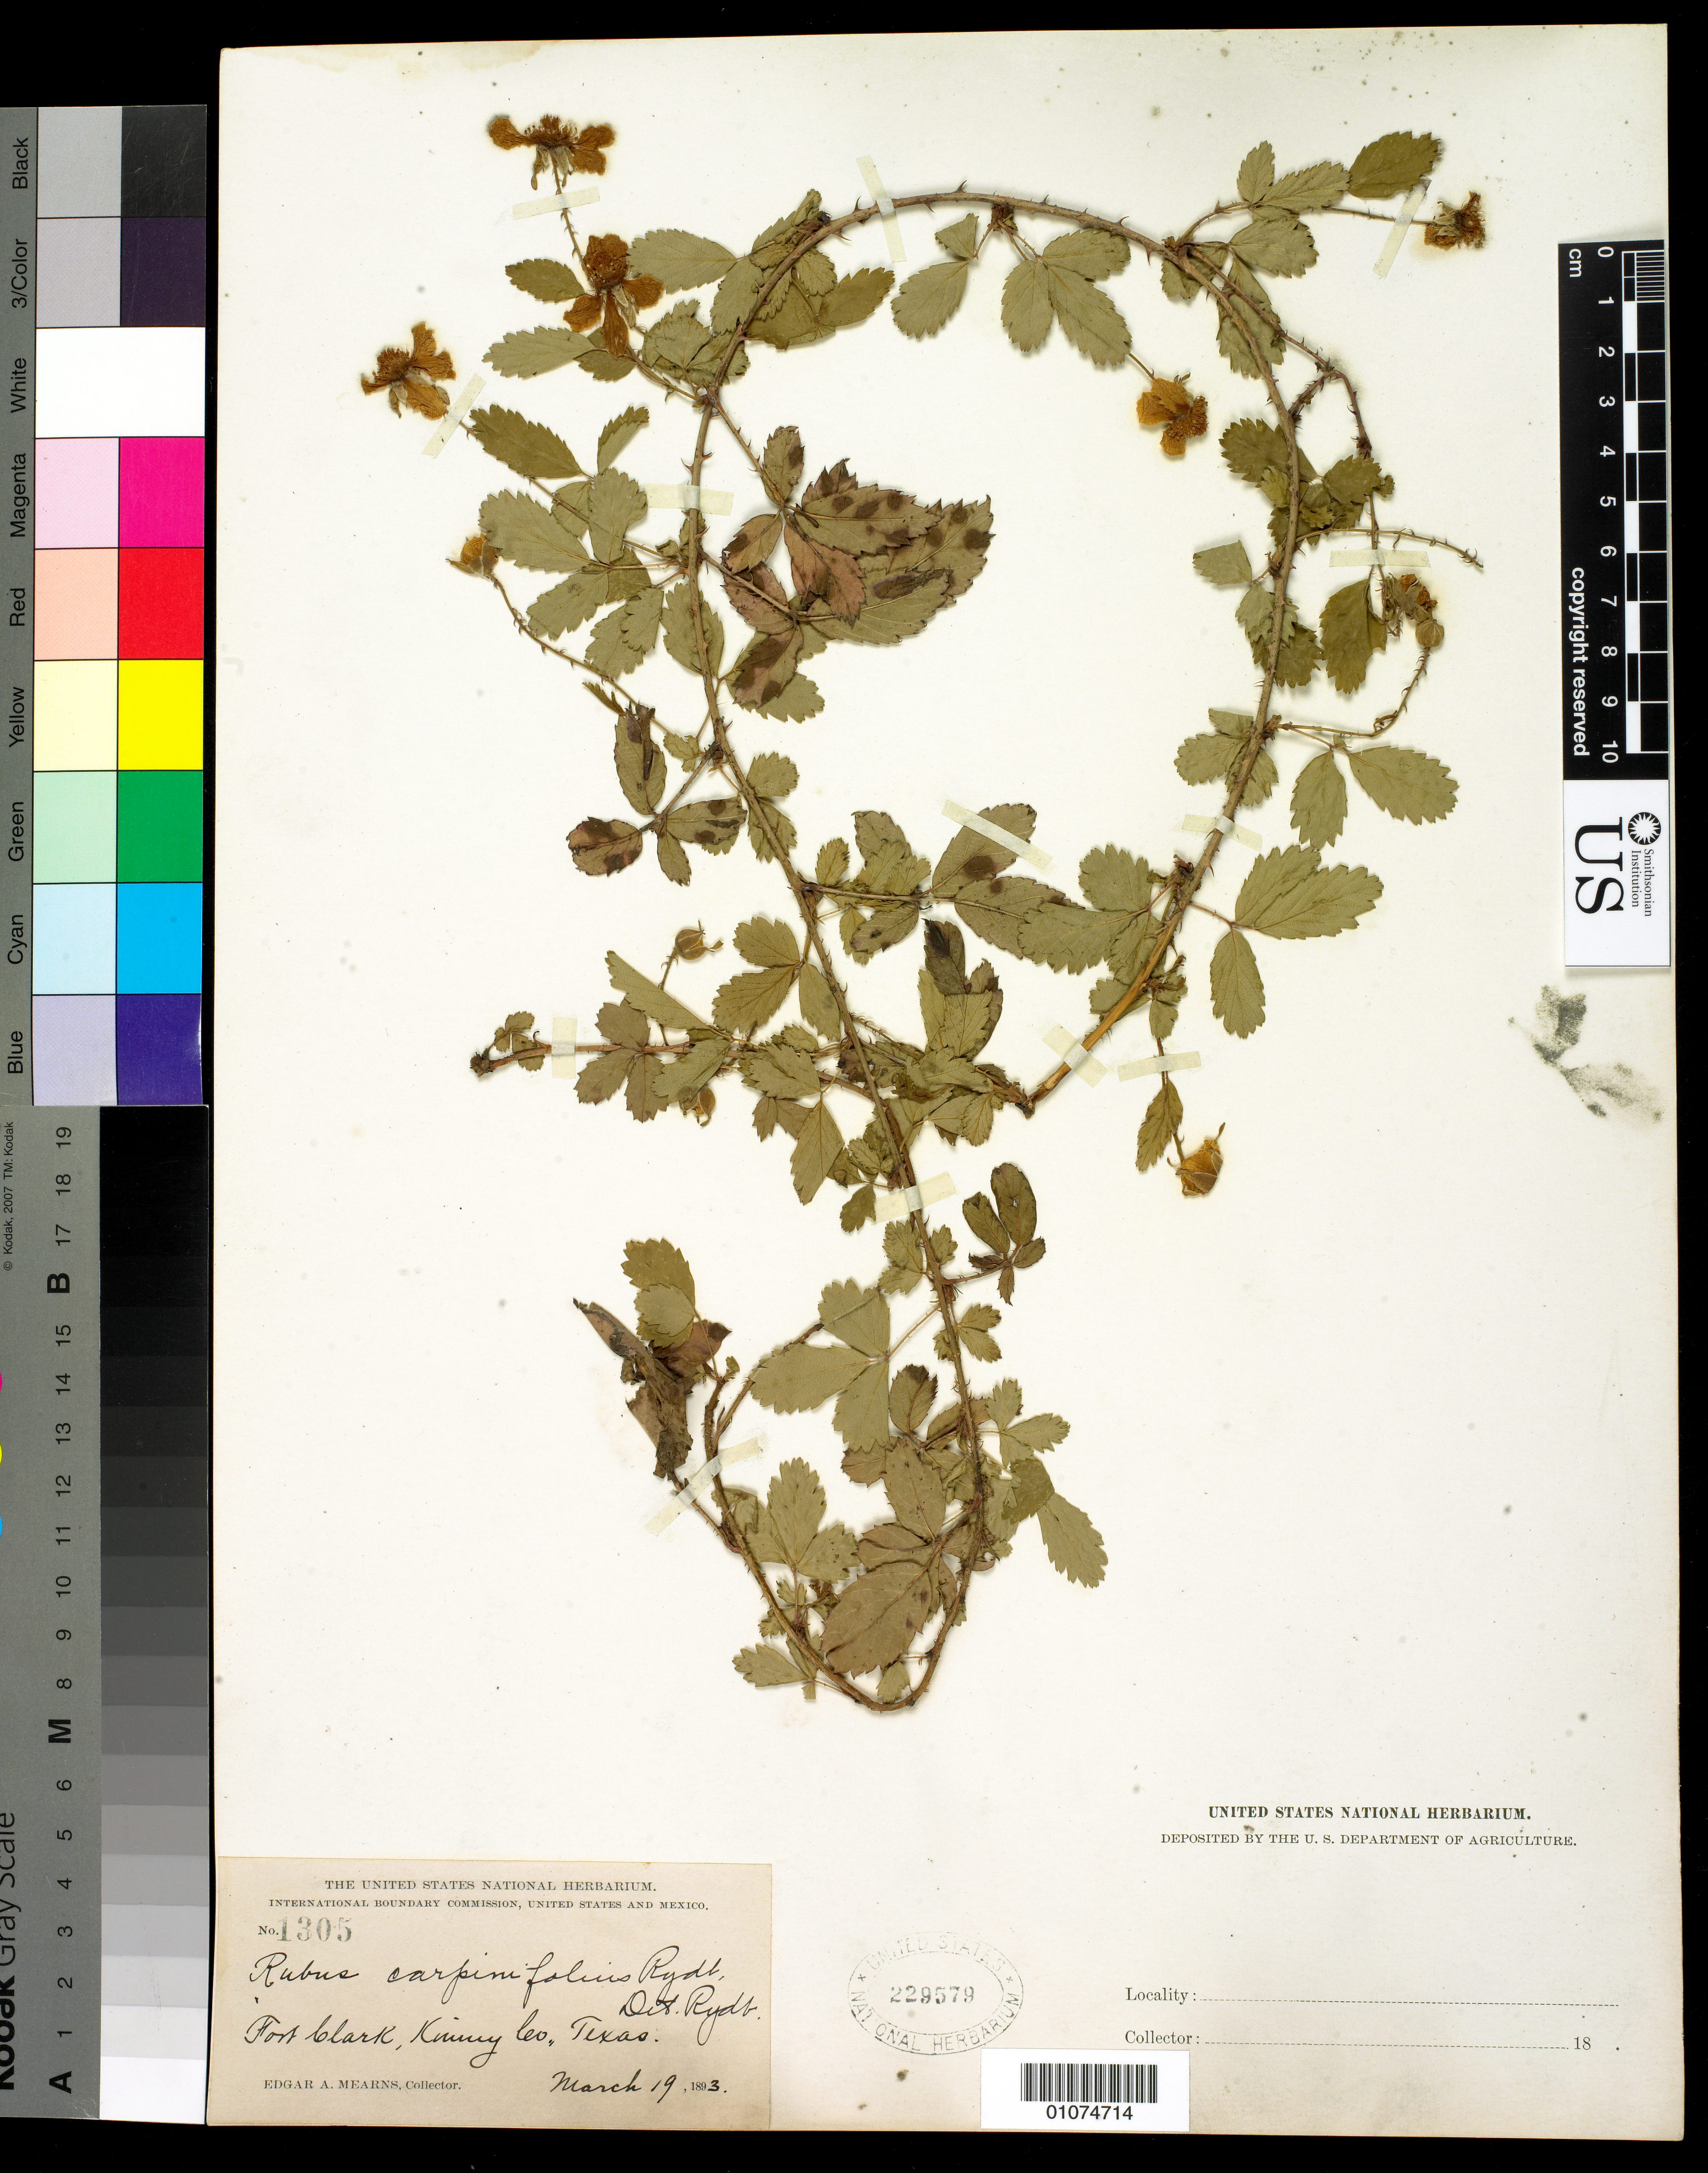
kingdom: Plantae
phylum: Tracheophyta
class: Magnoliopsida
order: Rosales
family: Rosaceae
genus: Rubus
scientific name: Rubus carpinifolius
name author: Rydb.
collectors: E. A. Mearns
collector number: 1305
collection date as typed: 19 Mar 1893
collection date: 1893-03-19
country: United States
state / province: Texas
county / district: Kinney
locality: Fort Clark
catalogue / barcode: US 229579